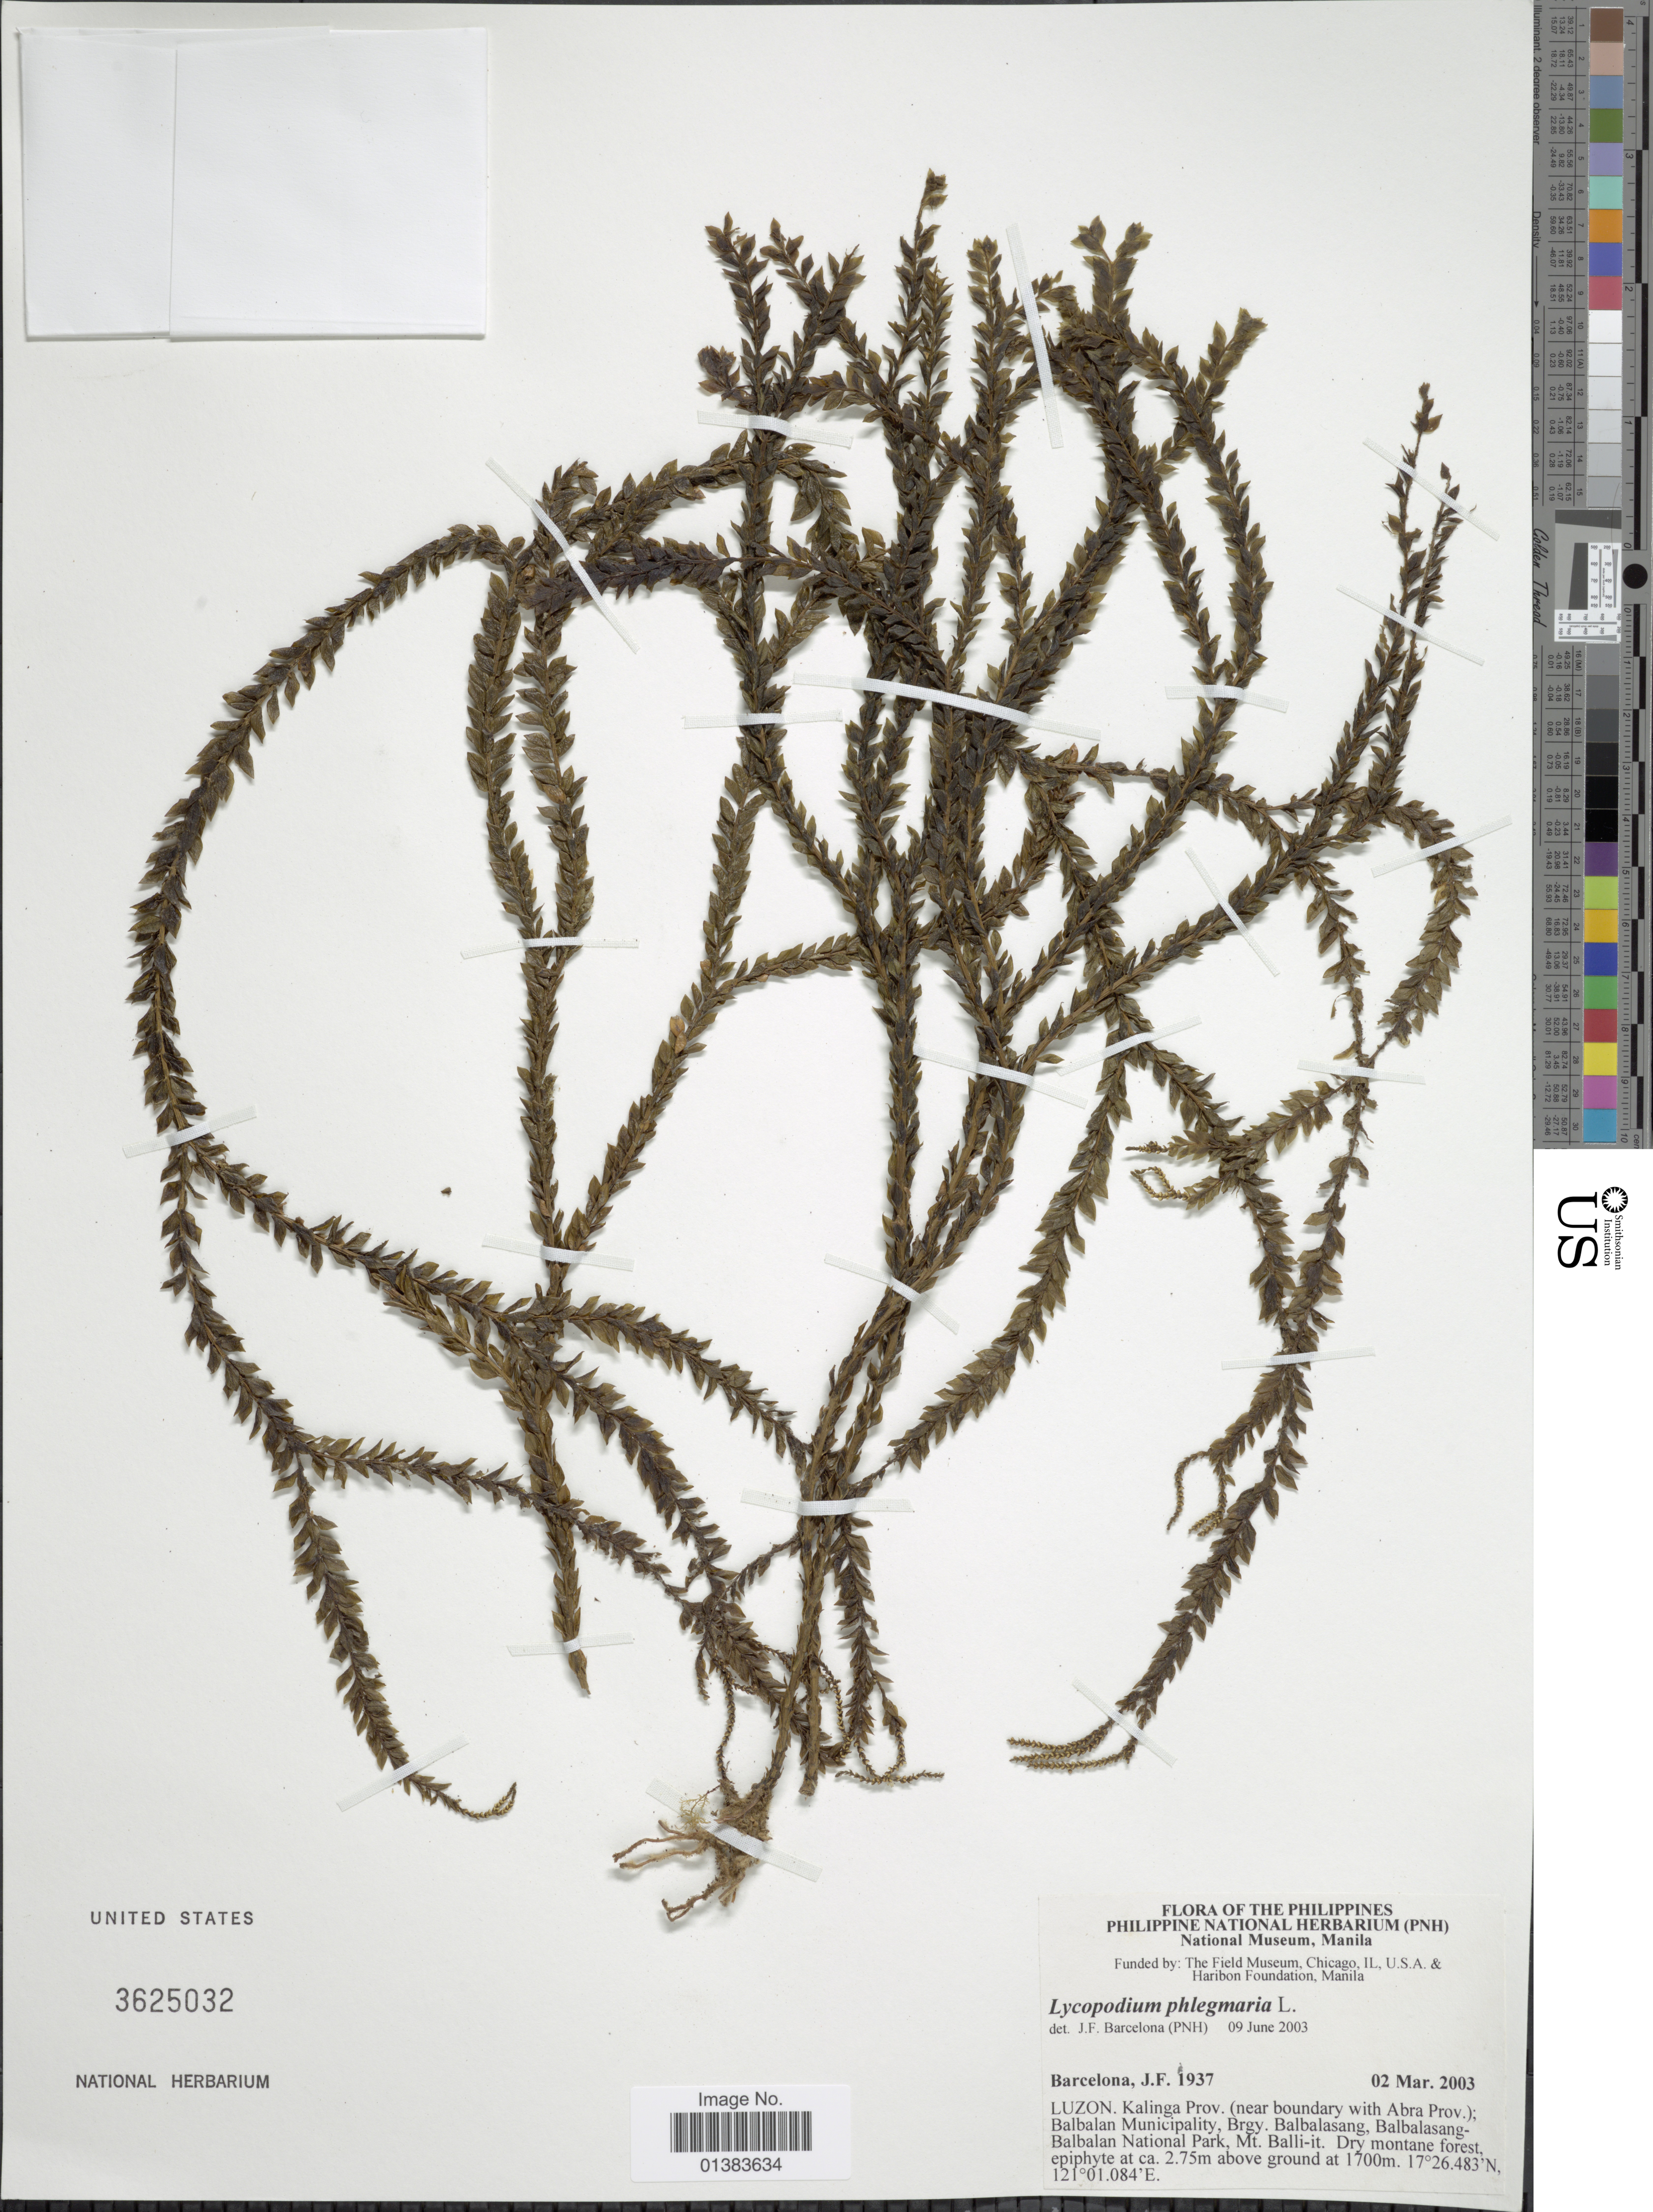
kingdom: Plantae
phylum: Tracheophyta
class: Lycopodiopsida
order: Lycopodiales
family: Lycopodiaceae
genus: Phlegmariurus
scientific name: Phlegmariurus salvinioides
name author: (Herter) Ching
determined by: Field, A. R.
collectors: J. F. Barcelona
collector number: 1937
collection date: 2003-03-02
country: Philippines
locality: Luzon. Kalinga Prov. (near boundary with Abra Prov.); Balbalan Municipality, Brgy. Balbalasang, Balbalasang-Balbalan National Park, Mt. Balli-it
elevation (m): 1700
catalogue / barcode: US 3625032